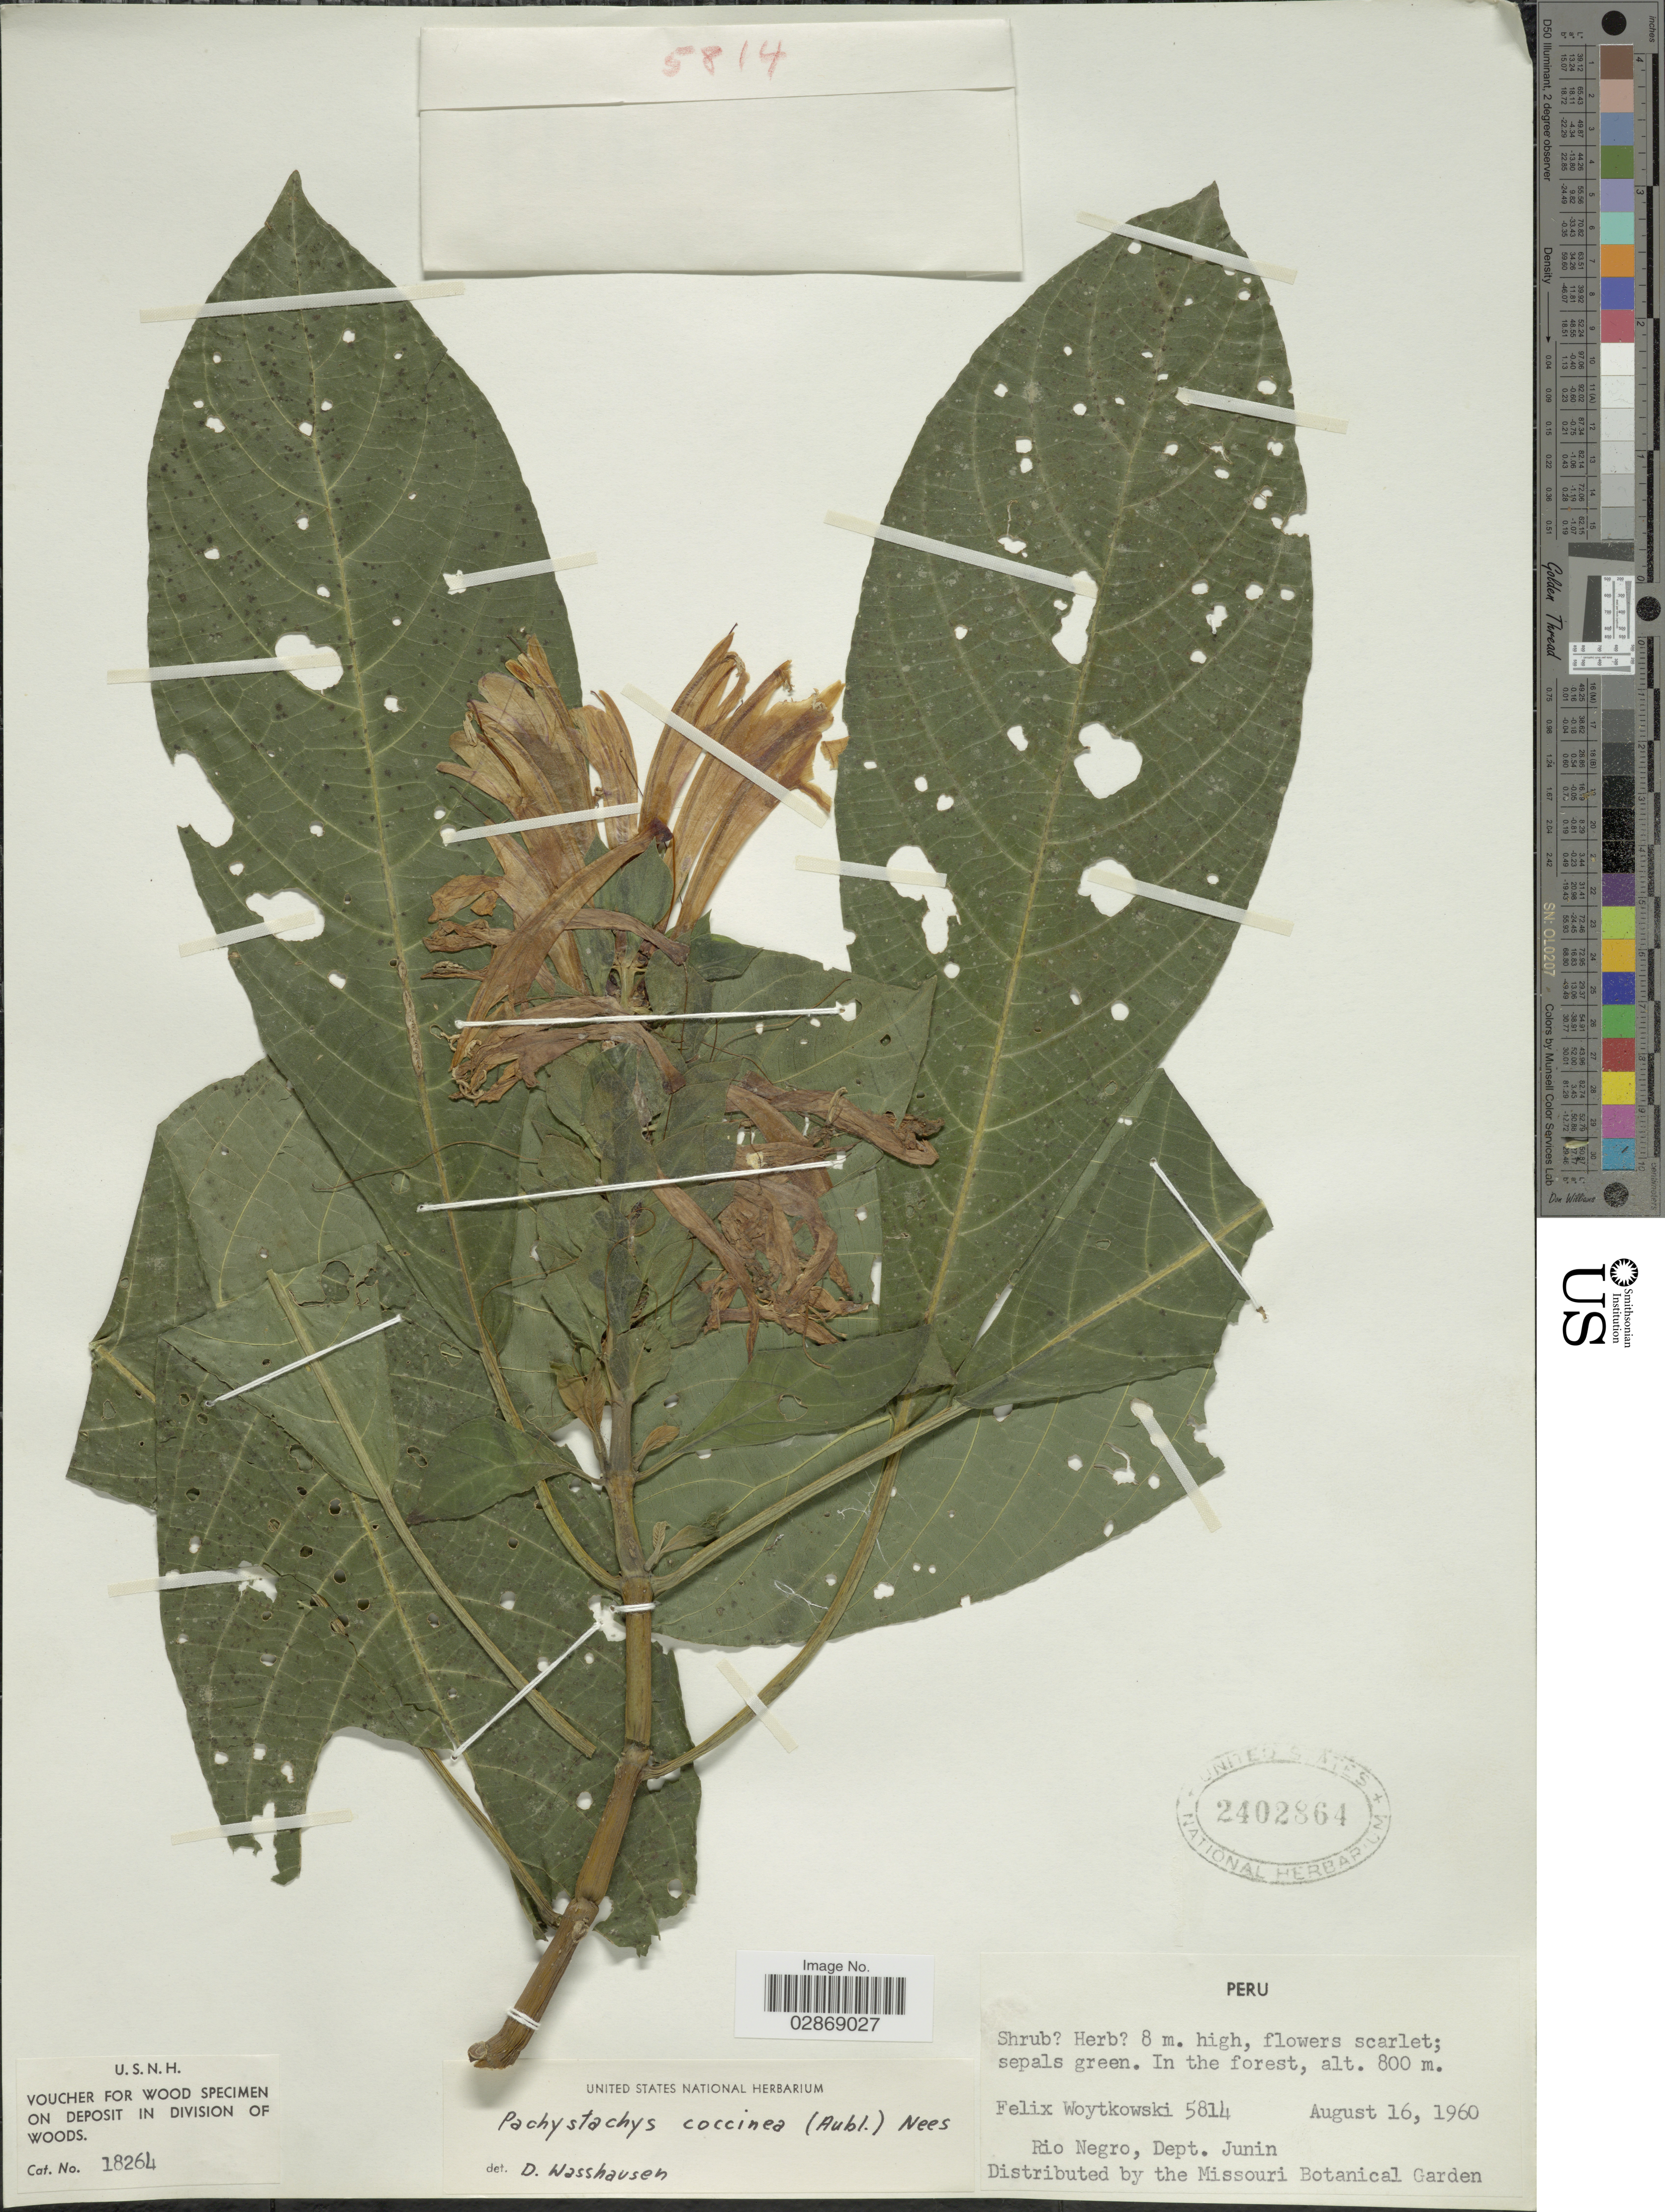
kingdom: Plantae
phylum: Tracheophyta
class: Magnoliopsida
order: Lamiales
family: Acanthaceae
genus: Pachystachys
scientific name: Pachystachys spicata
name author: (Ruiz & Pav.) Wassh.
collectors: F. Woytkowski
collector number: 5814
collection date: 1960-08-16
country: Peru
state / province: Junín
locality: Rio Negro, Dept. Junin.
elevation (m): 800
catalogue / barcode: US 2402864